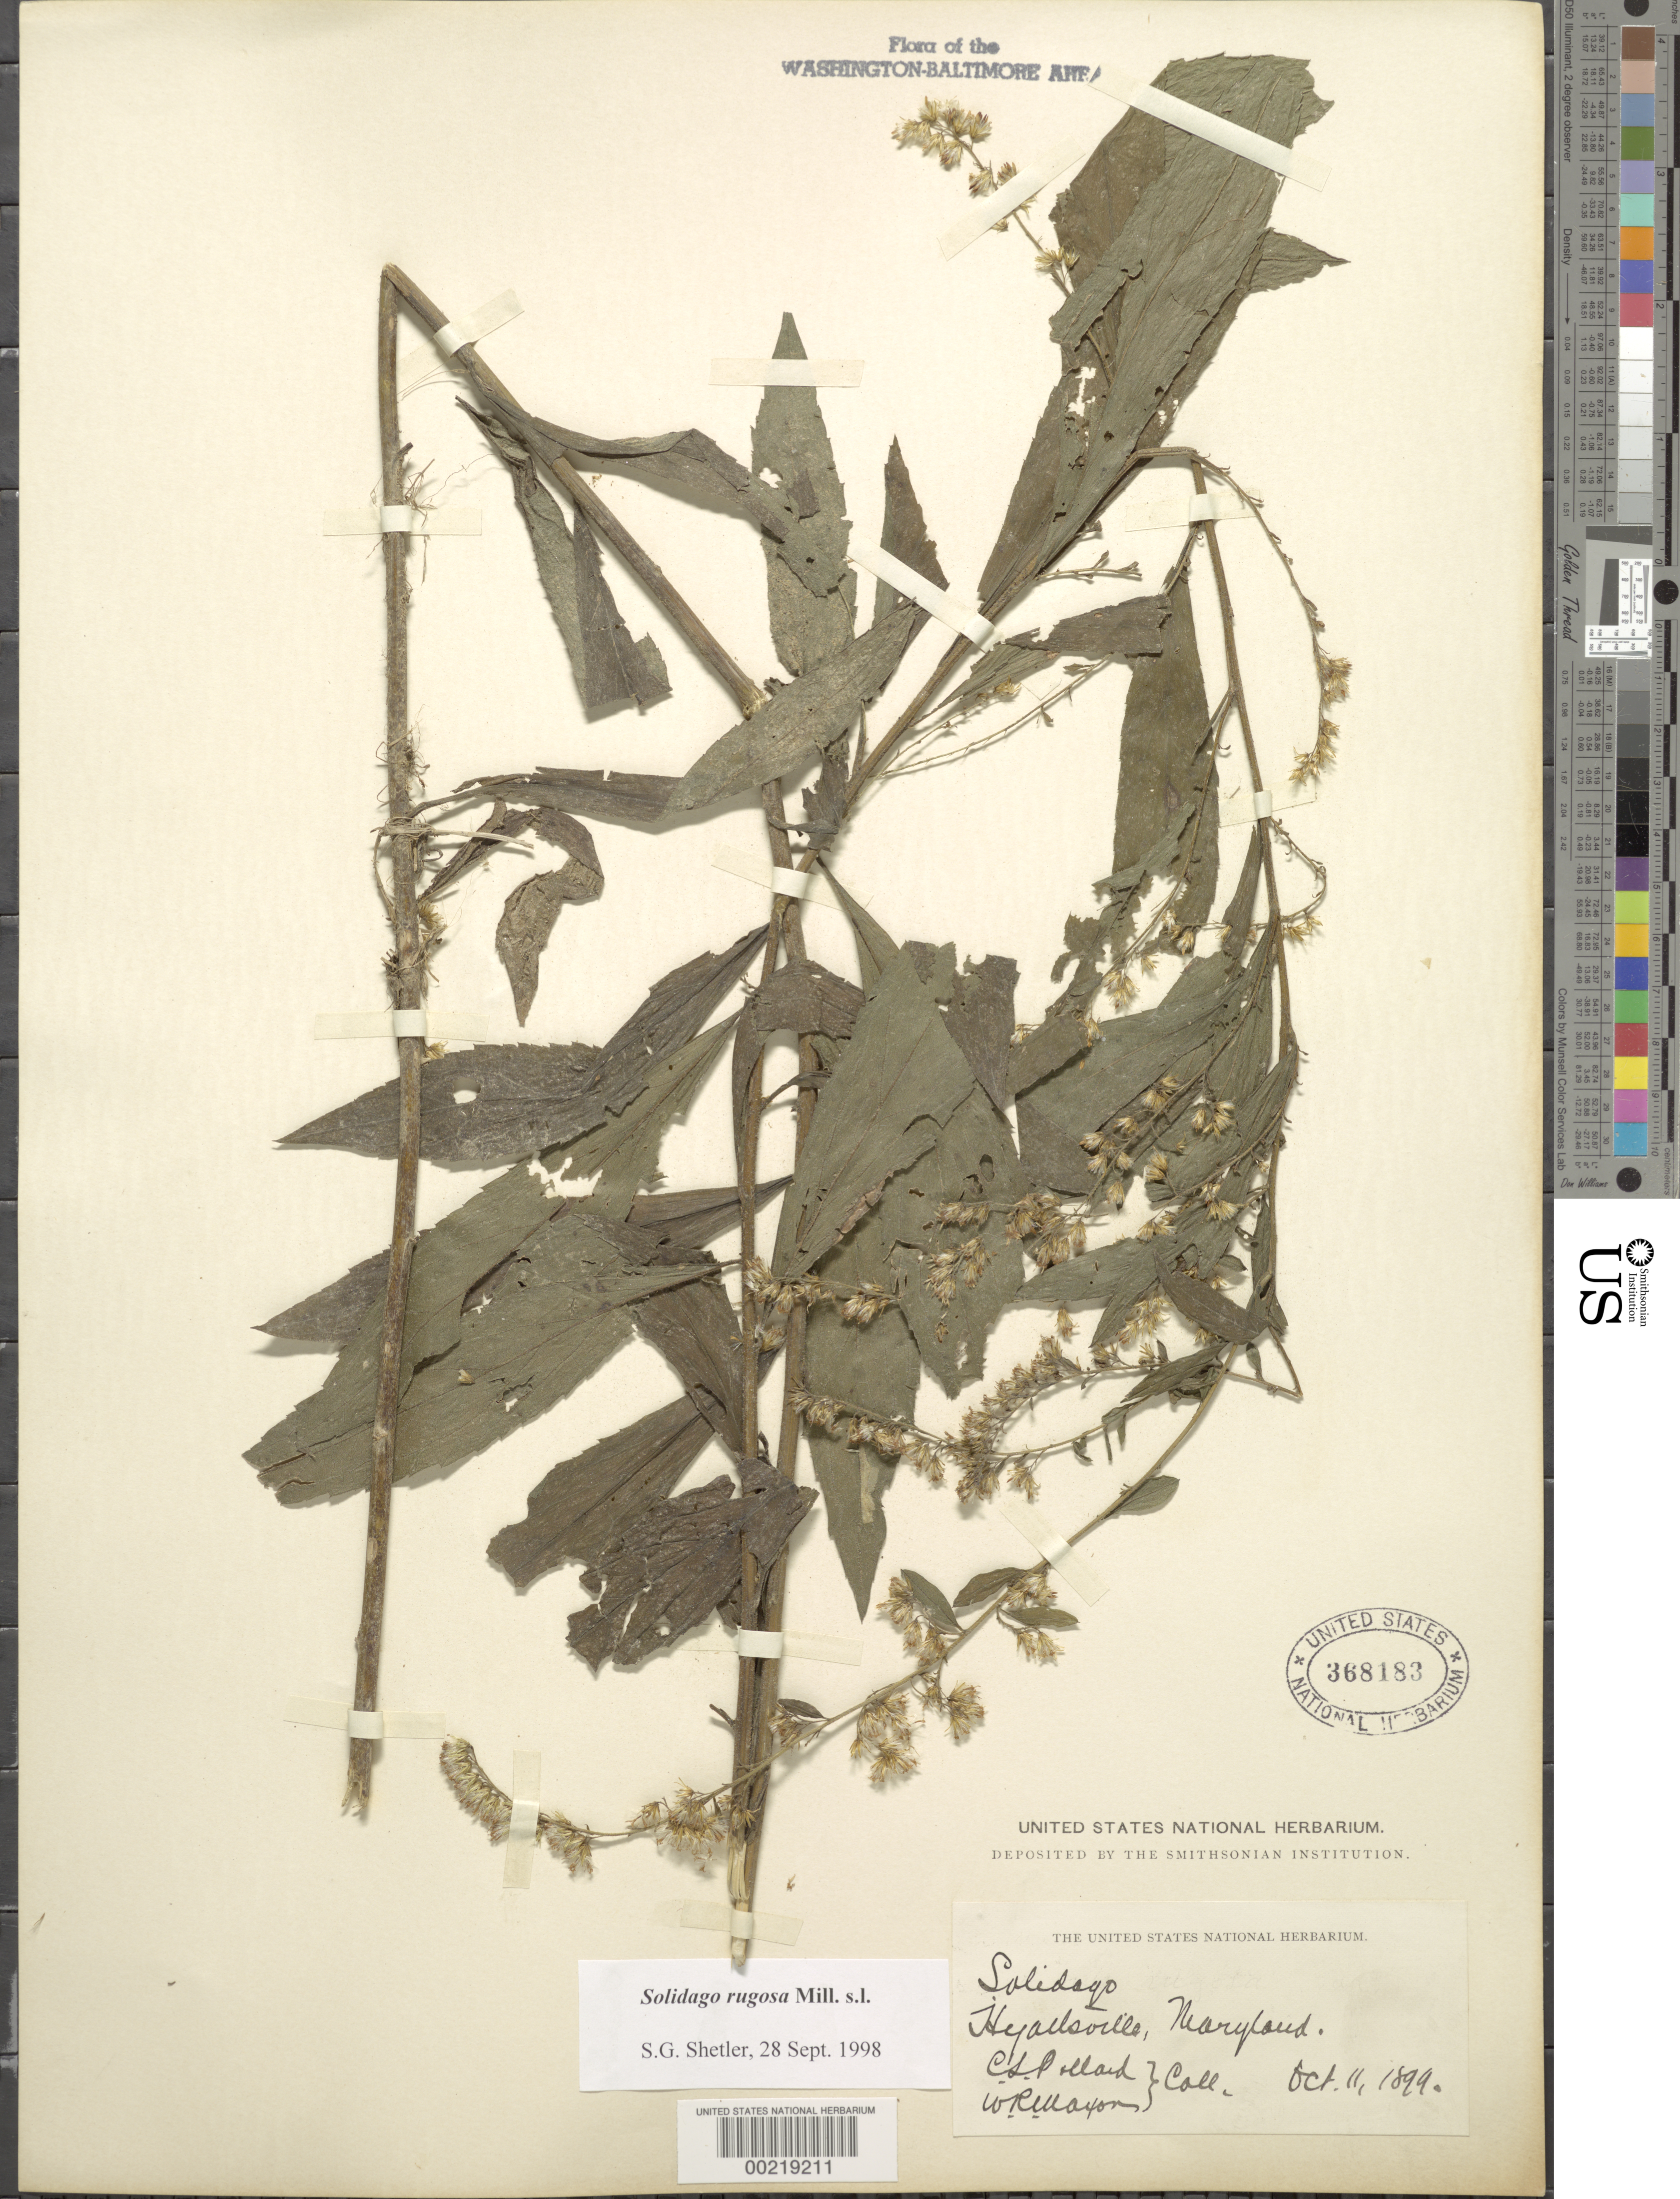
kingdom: Plantae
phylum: Tracheophyta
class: Magnoliopsida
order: Asterales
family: Asteraceae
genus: Solidago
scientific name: Solidago rugosa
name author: Mill.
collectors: C. L. Pollard & W. R. Maxon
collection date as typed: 11 Oct 1899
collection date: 1899-10-11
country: United States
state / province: Maryland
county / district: Prince George's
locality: Hyattsville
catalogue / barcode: US 368183